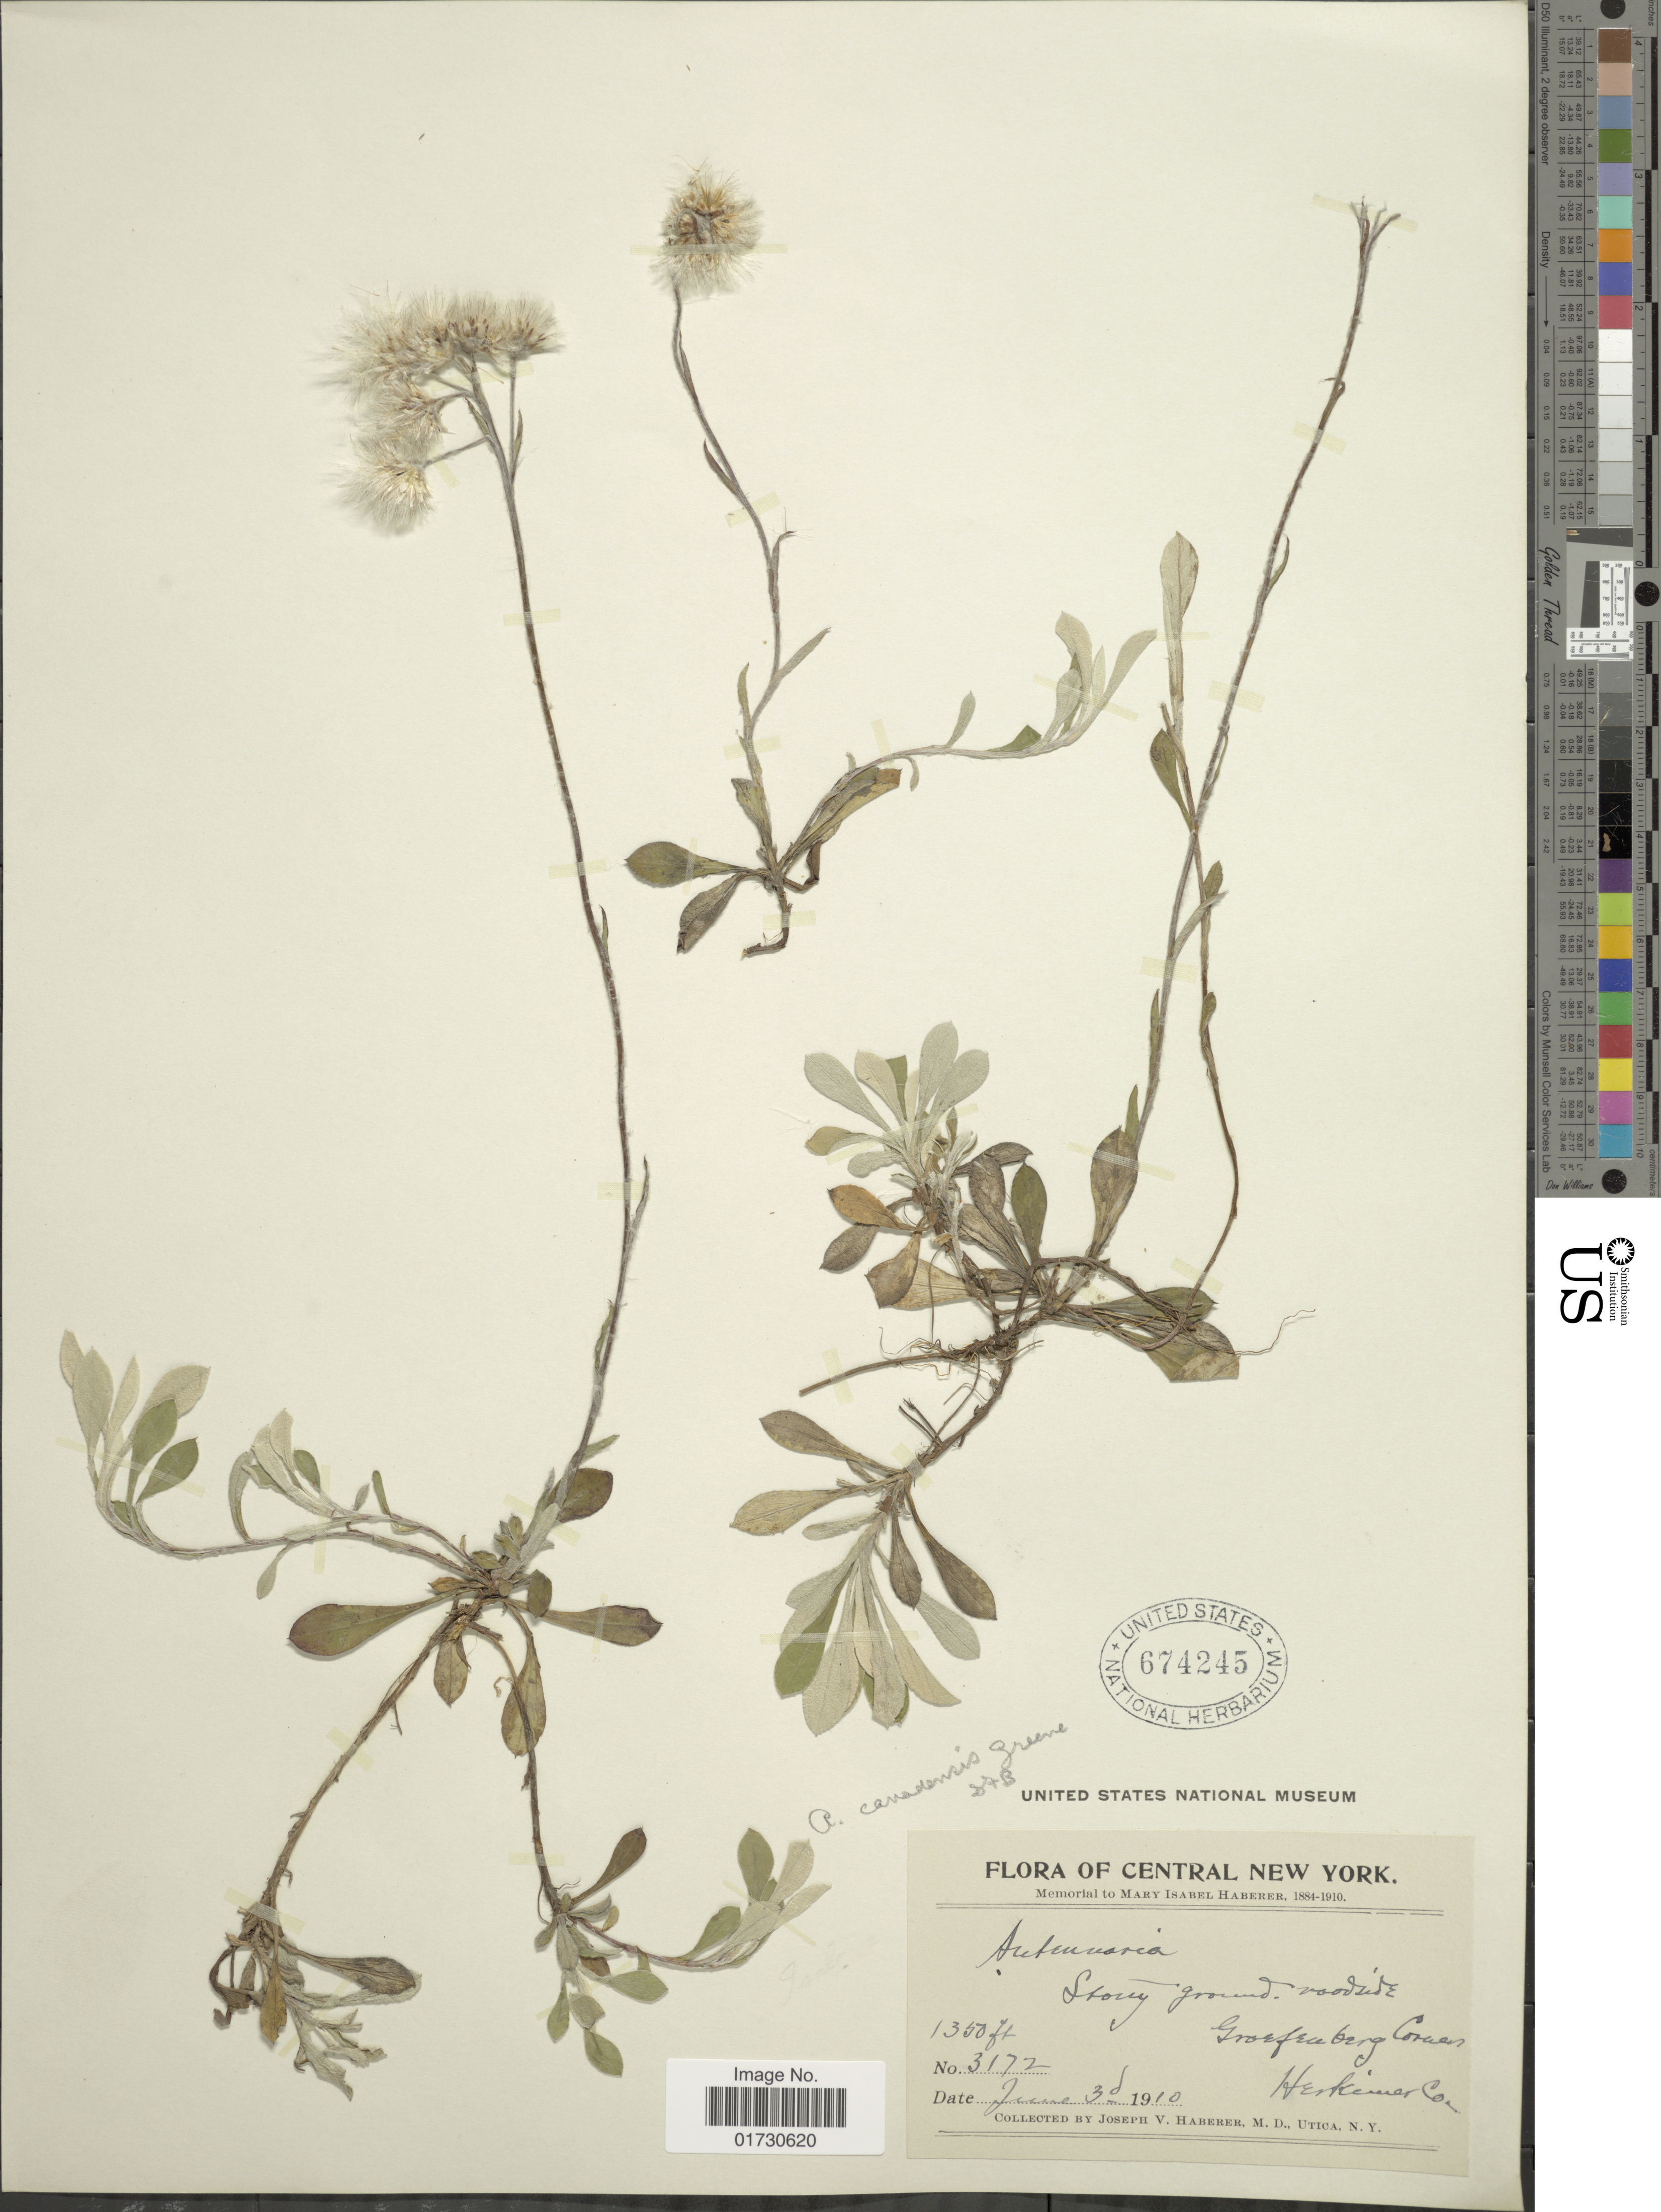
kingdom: Plantae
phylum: Tracheophyta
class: Magnoliopsida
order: Asterales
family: Asteraceae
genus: Antennaria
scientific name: Antennaria canadensis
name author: Greene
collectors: J. V. Haberer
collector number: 3172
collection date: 1910-06-03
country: United States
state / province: New York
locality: Central New York, Graefruberg Corner, Herkimer Co.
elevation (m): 411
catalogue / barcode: US 674245